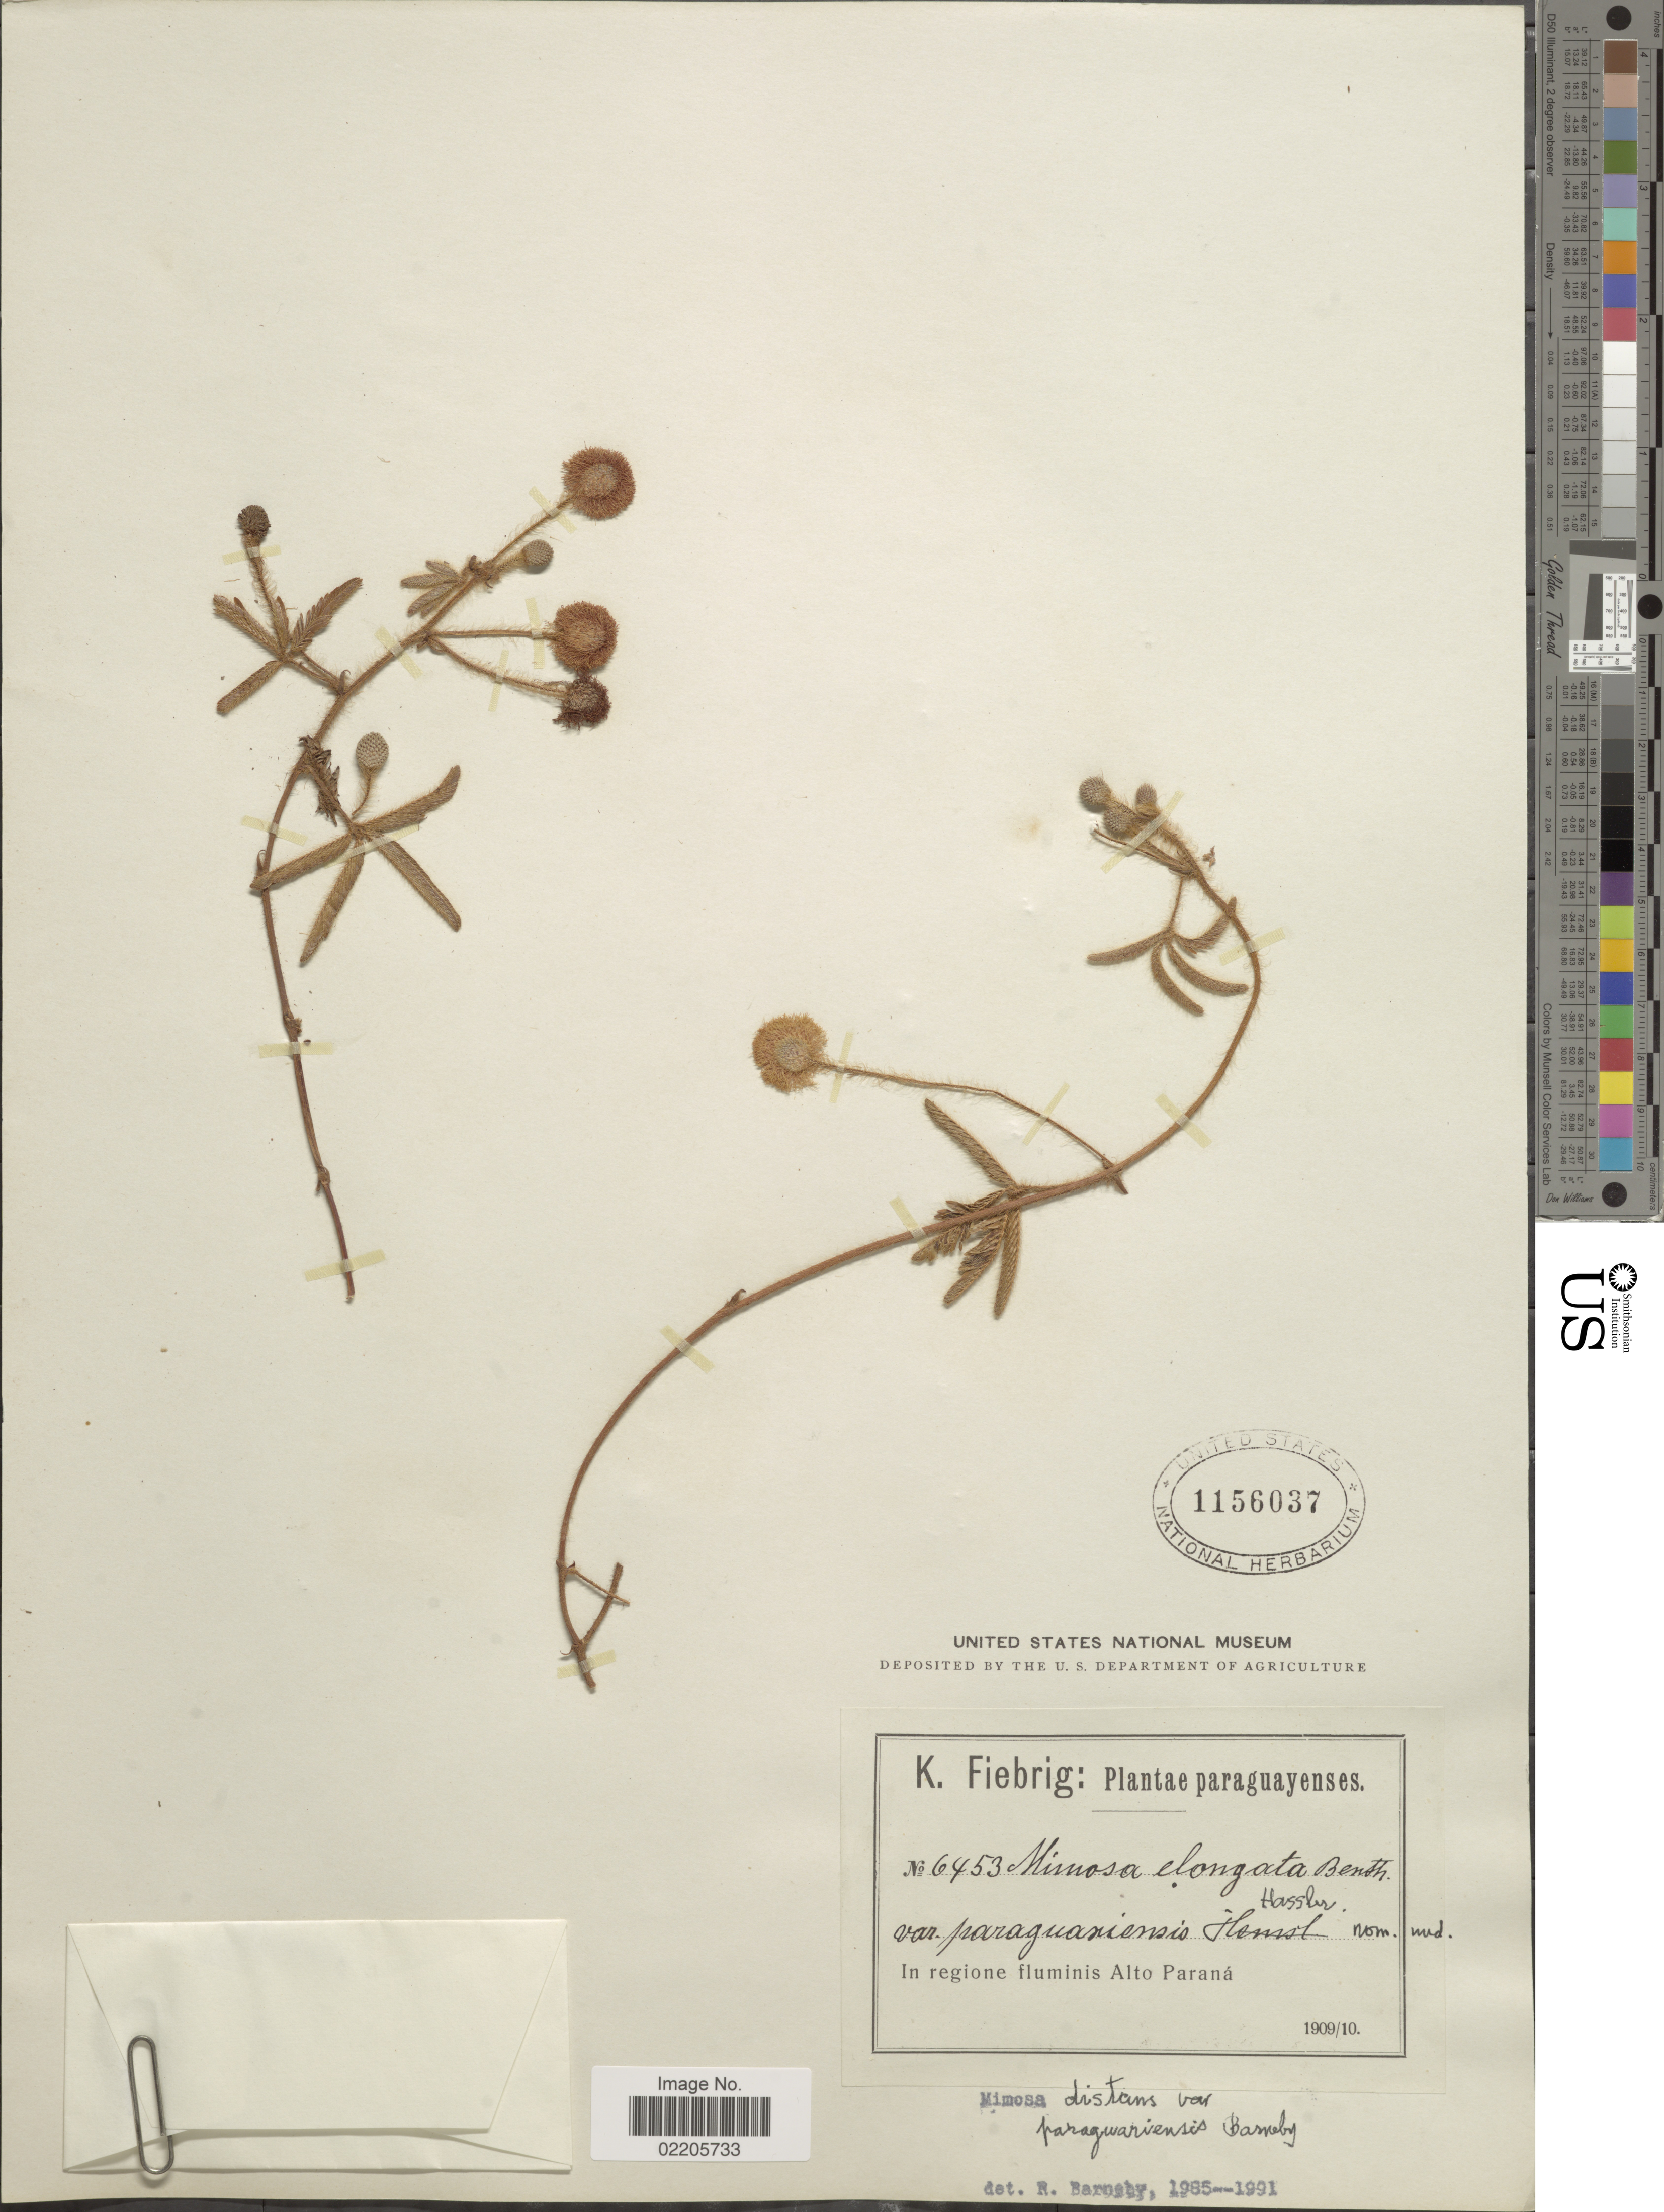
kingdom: Plantae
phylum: Tracheophyta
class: Magnoliopsida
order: Fabales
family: Fabaceae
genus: Mimosa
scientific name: Mimosa distans var. paraguariensis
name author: Barneby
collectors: K. Fiebrig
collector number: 6453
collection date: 1909/1910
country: Paraguay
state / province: Alto Parana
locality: In regione fluminis Alto Parana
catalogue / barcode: US 1156037